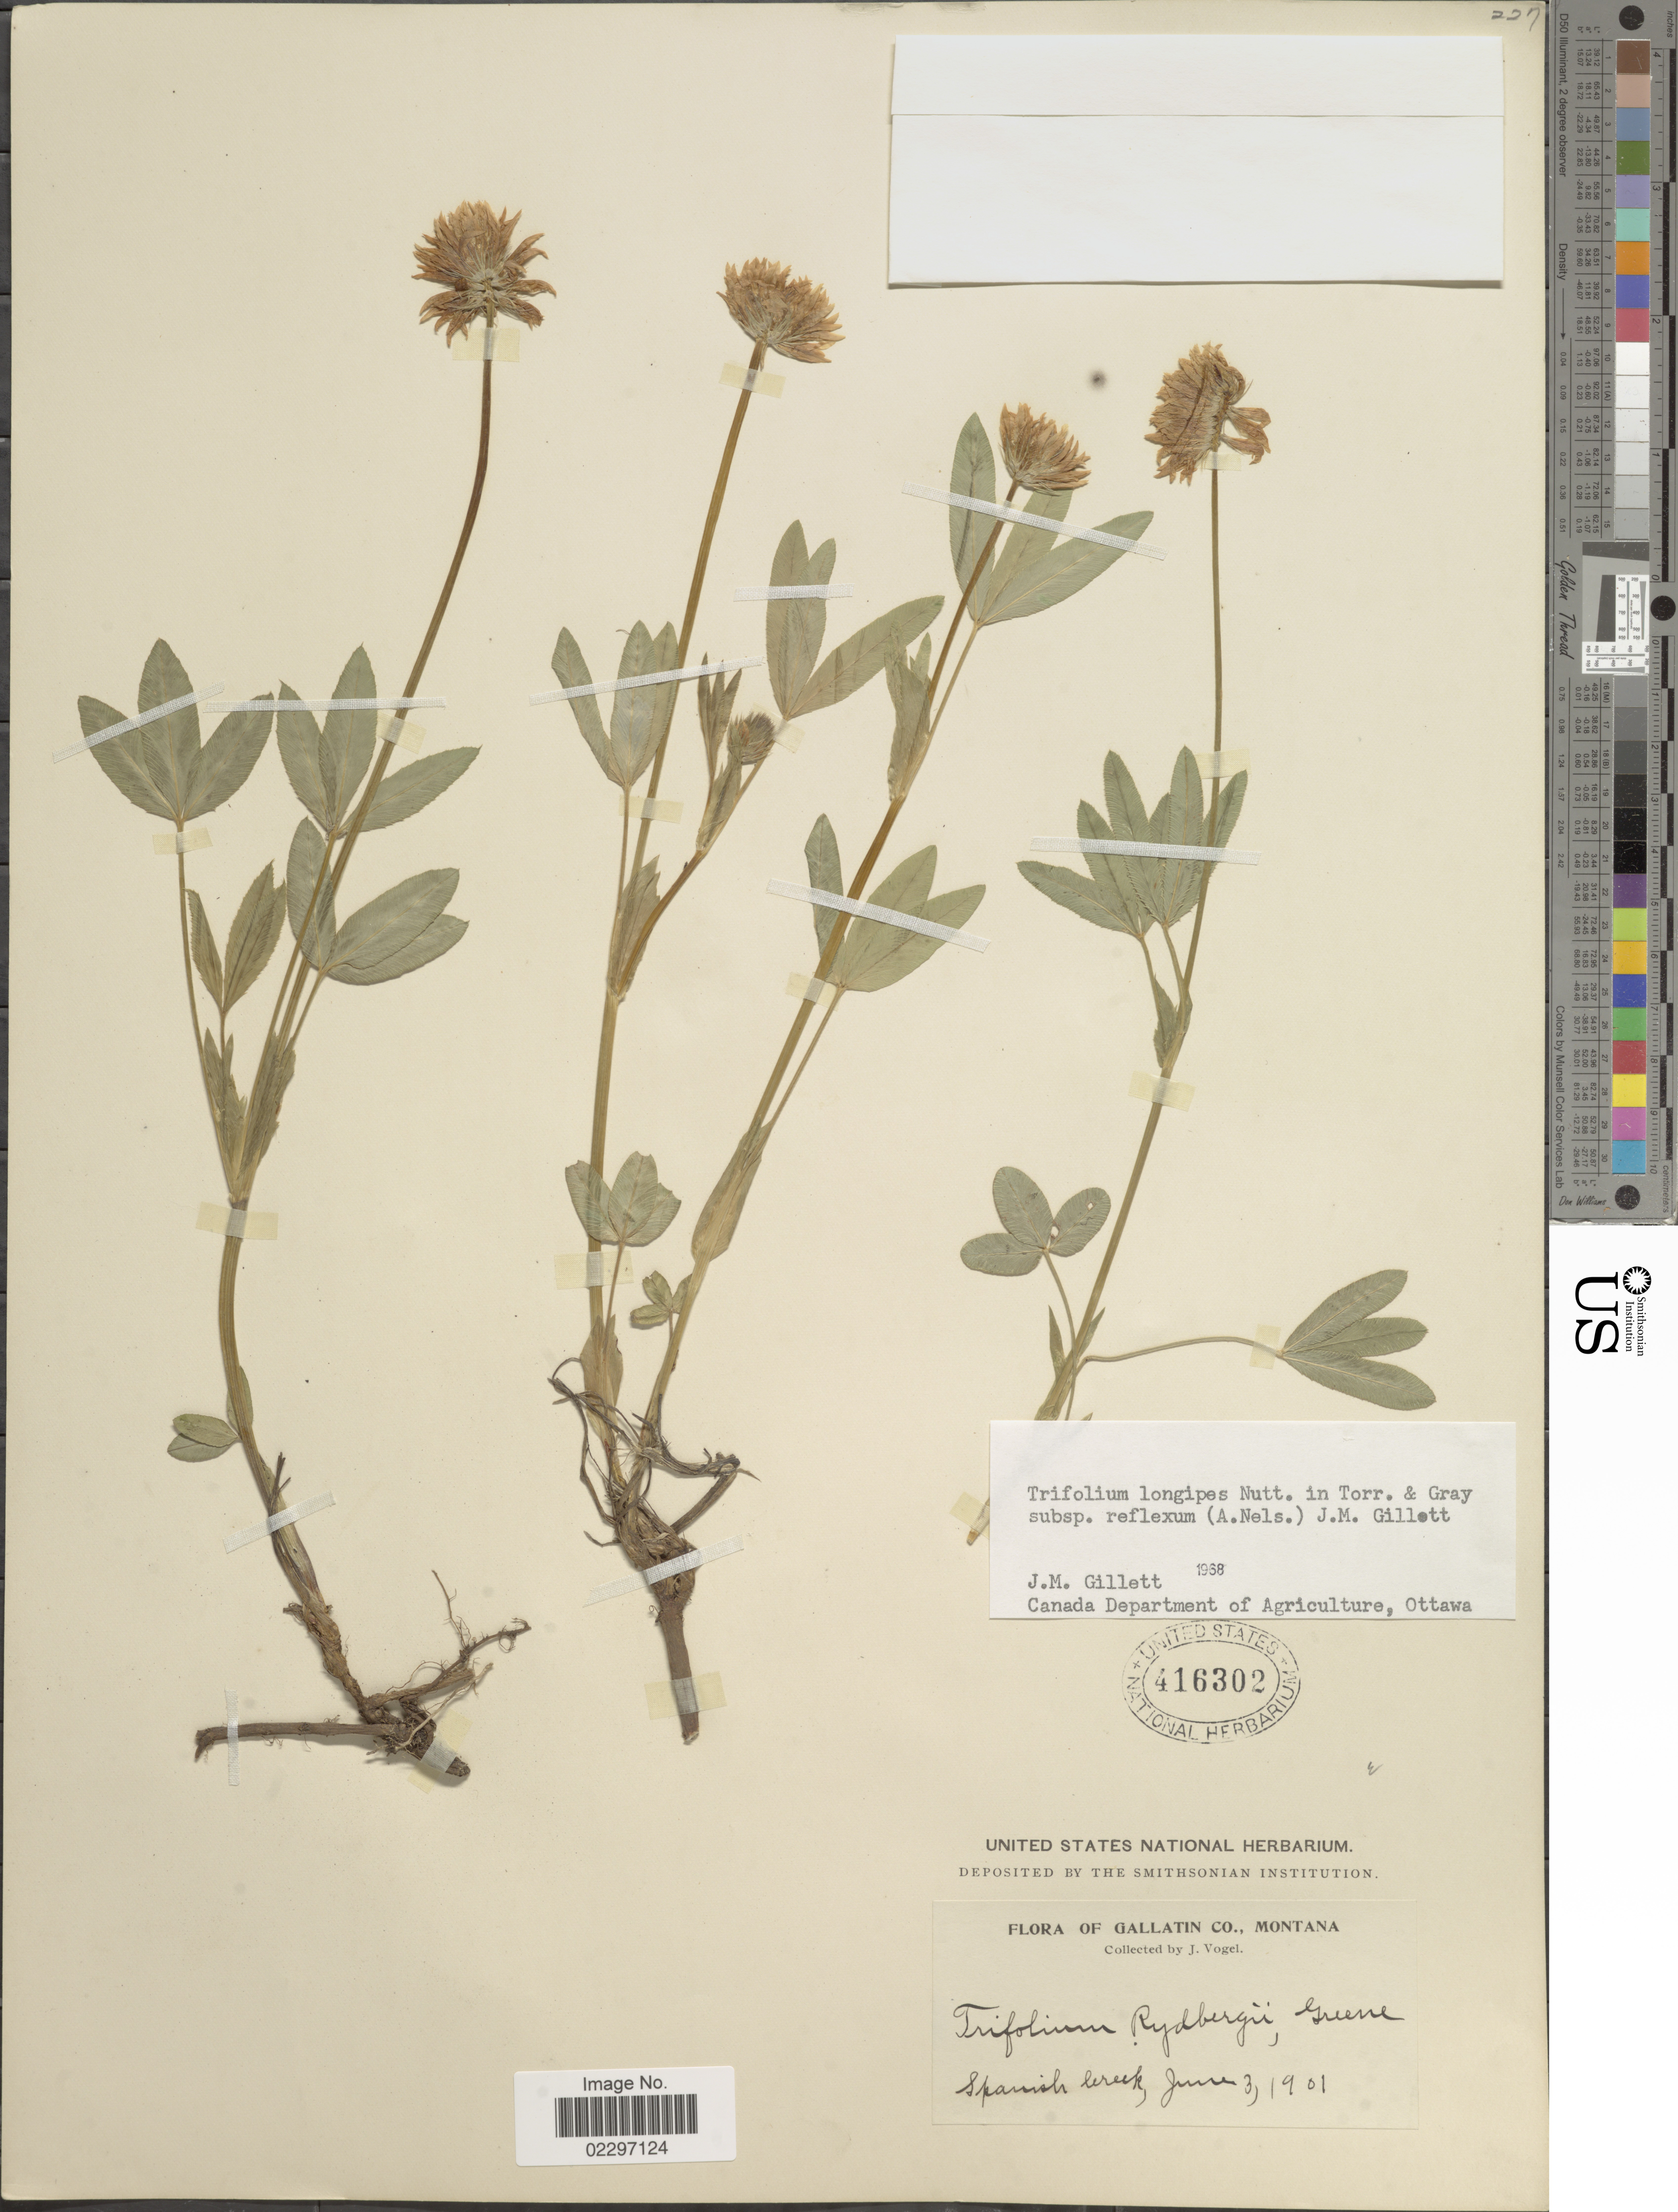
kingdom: Plantae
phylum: Tracheophyta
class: Magnoliopsida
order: Fabales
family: Fabaceae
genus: Trifolium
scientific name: Trifolium longipes subsp. reflexum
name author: (A. Nelson) J.M. Gillet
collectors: J. Vogel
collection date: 1901-06-03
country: United States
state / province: Montana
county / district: Gallatin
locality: Spanish Creek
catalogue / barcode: US 416302